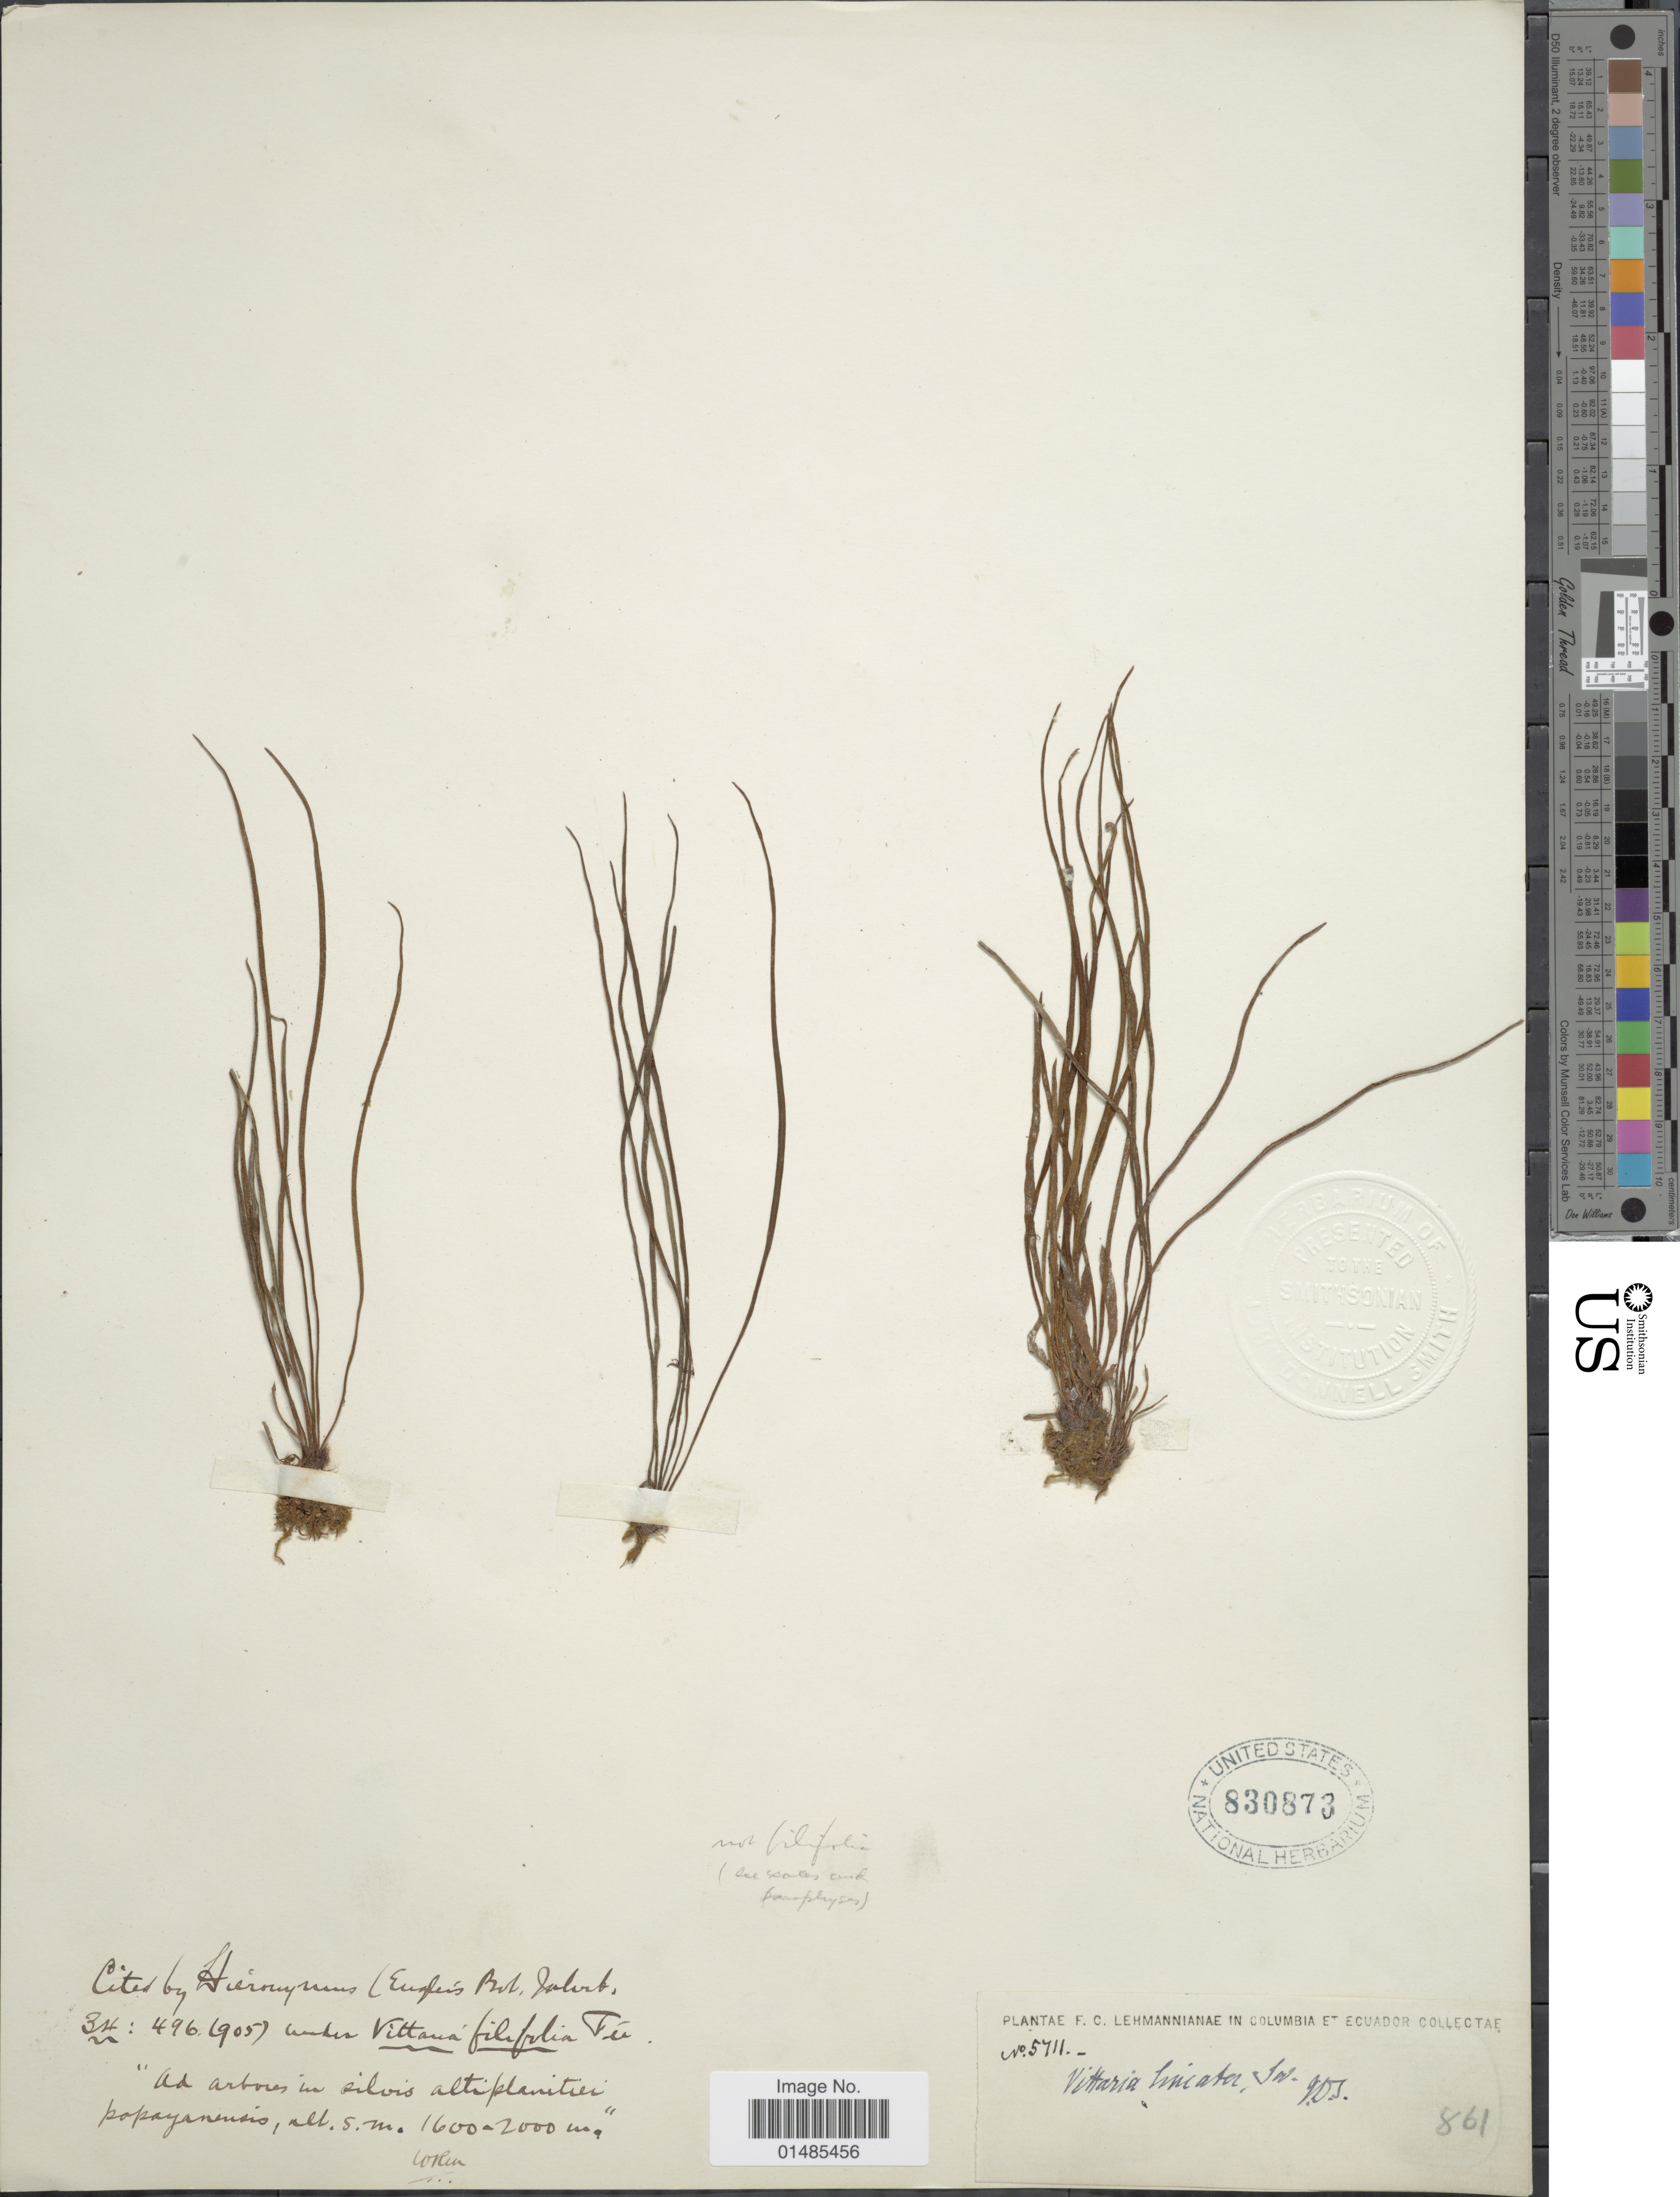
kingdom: Plantae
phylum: Tracheophyta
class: Polypodiopsida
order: Polypodiales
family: Pteridaceae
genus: Radiovittaria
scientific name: Radiovittaria gardneriana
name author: (Fée) E.H. Crane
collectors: F. C. Lehmann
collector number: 5711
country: Colombia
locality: Ad arbores in silvis altiplanitiei popayanensis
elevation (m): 1600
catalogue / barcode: US 830873